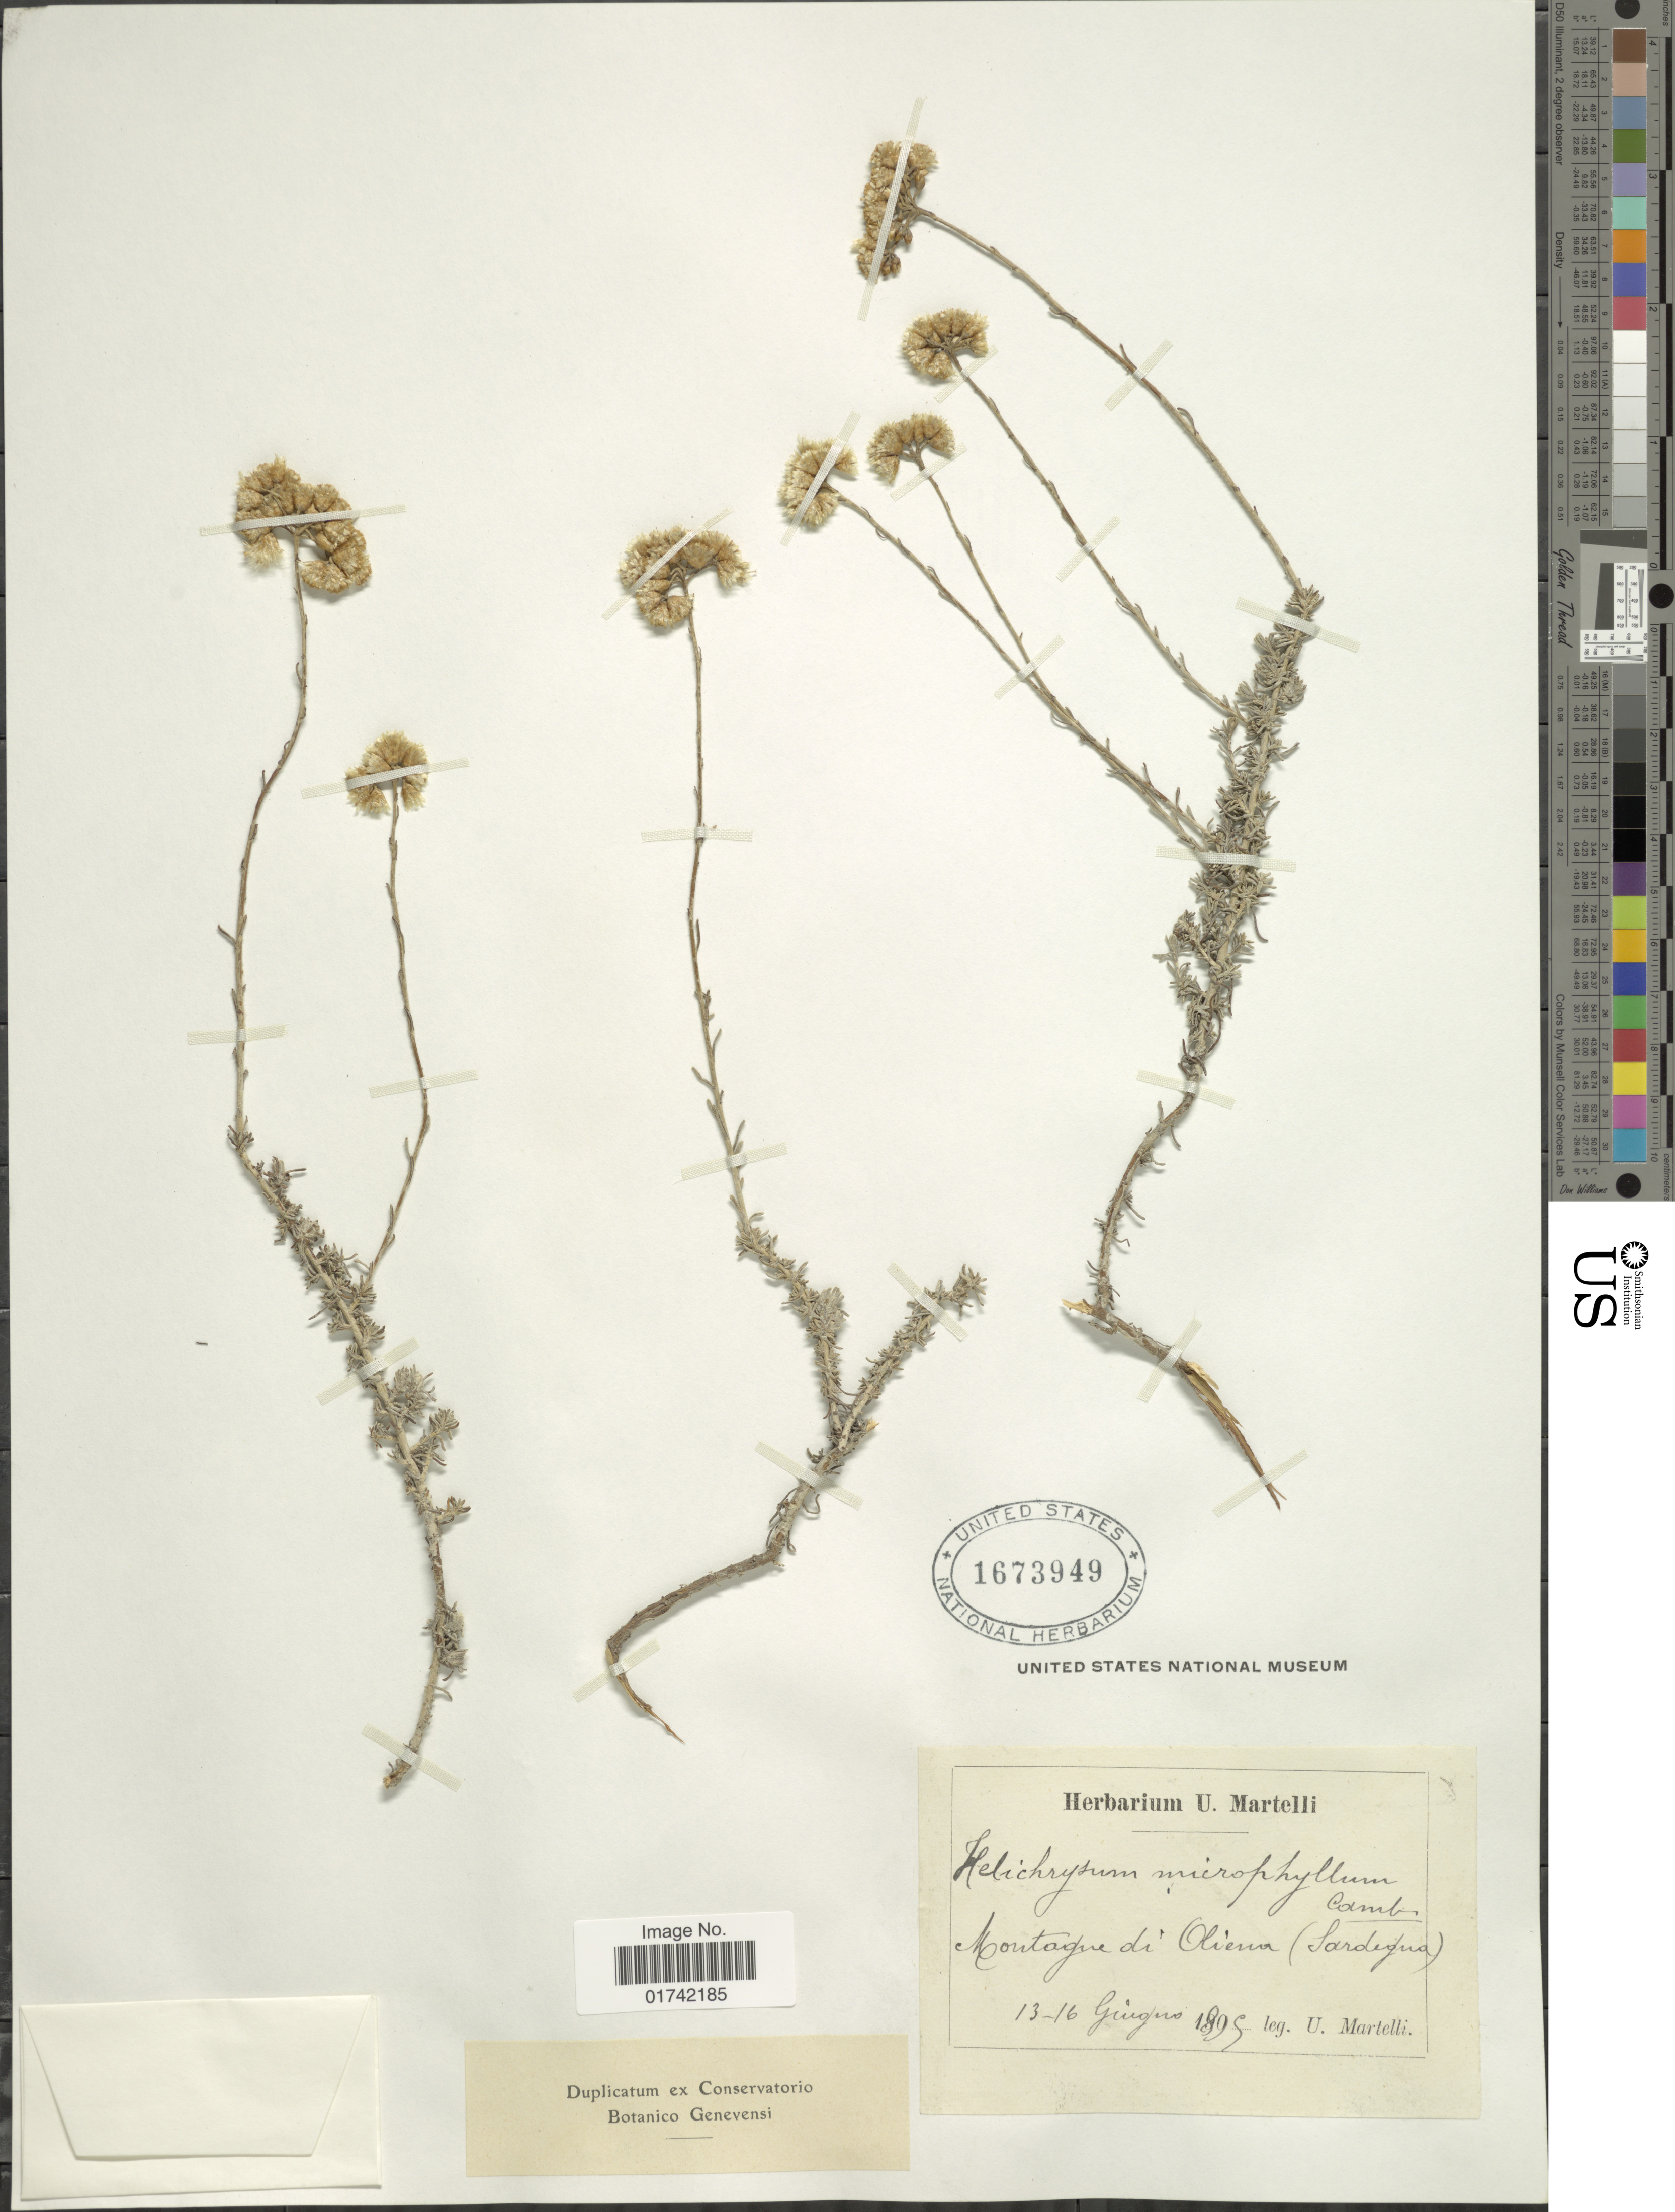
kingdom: Plantae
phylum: Tracheophyta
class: Magnoliopsida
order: Asterales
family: Asteraceae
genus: Helichrysum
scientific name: Helichrysum microphyllum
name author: Cambess.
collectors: U. Martelli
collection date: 1895-06-16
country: Italy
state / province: Sardegna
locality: Montagne di Oliena (Sardigna)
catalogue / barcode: US 1673949